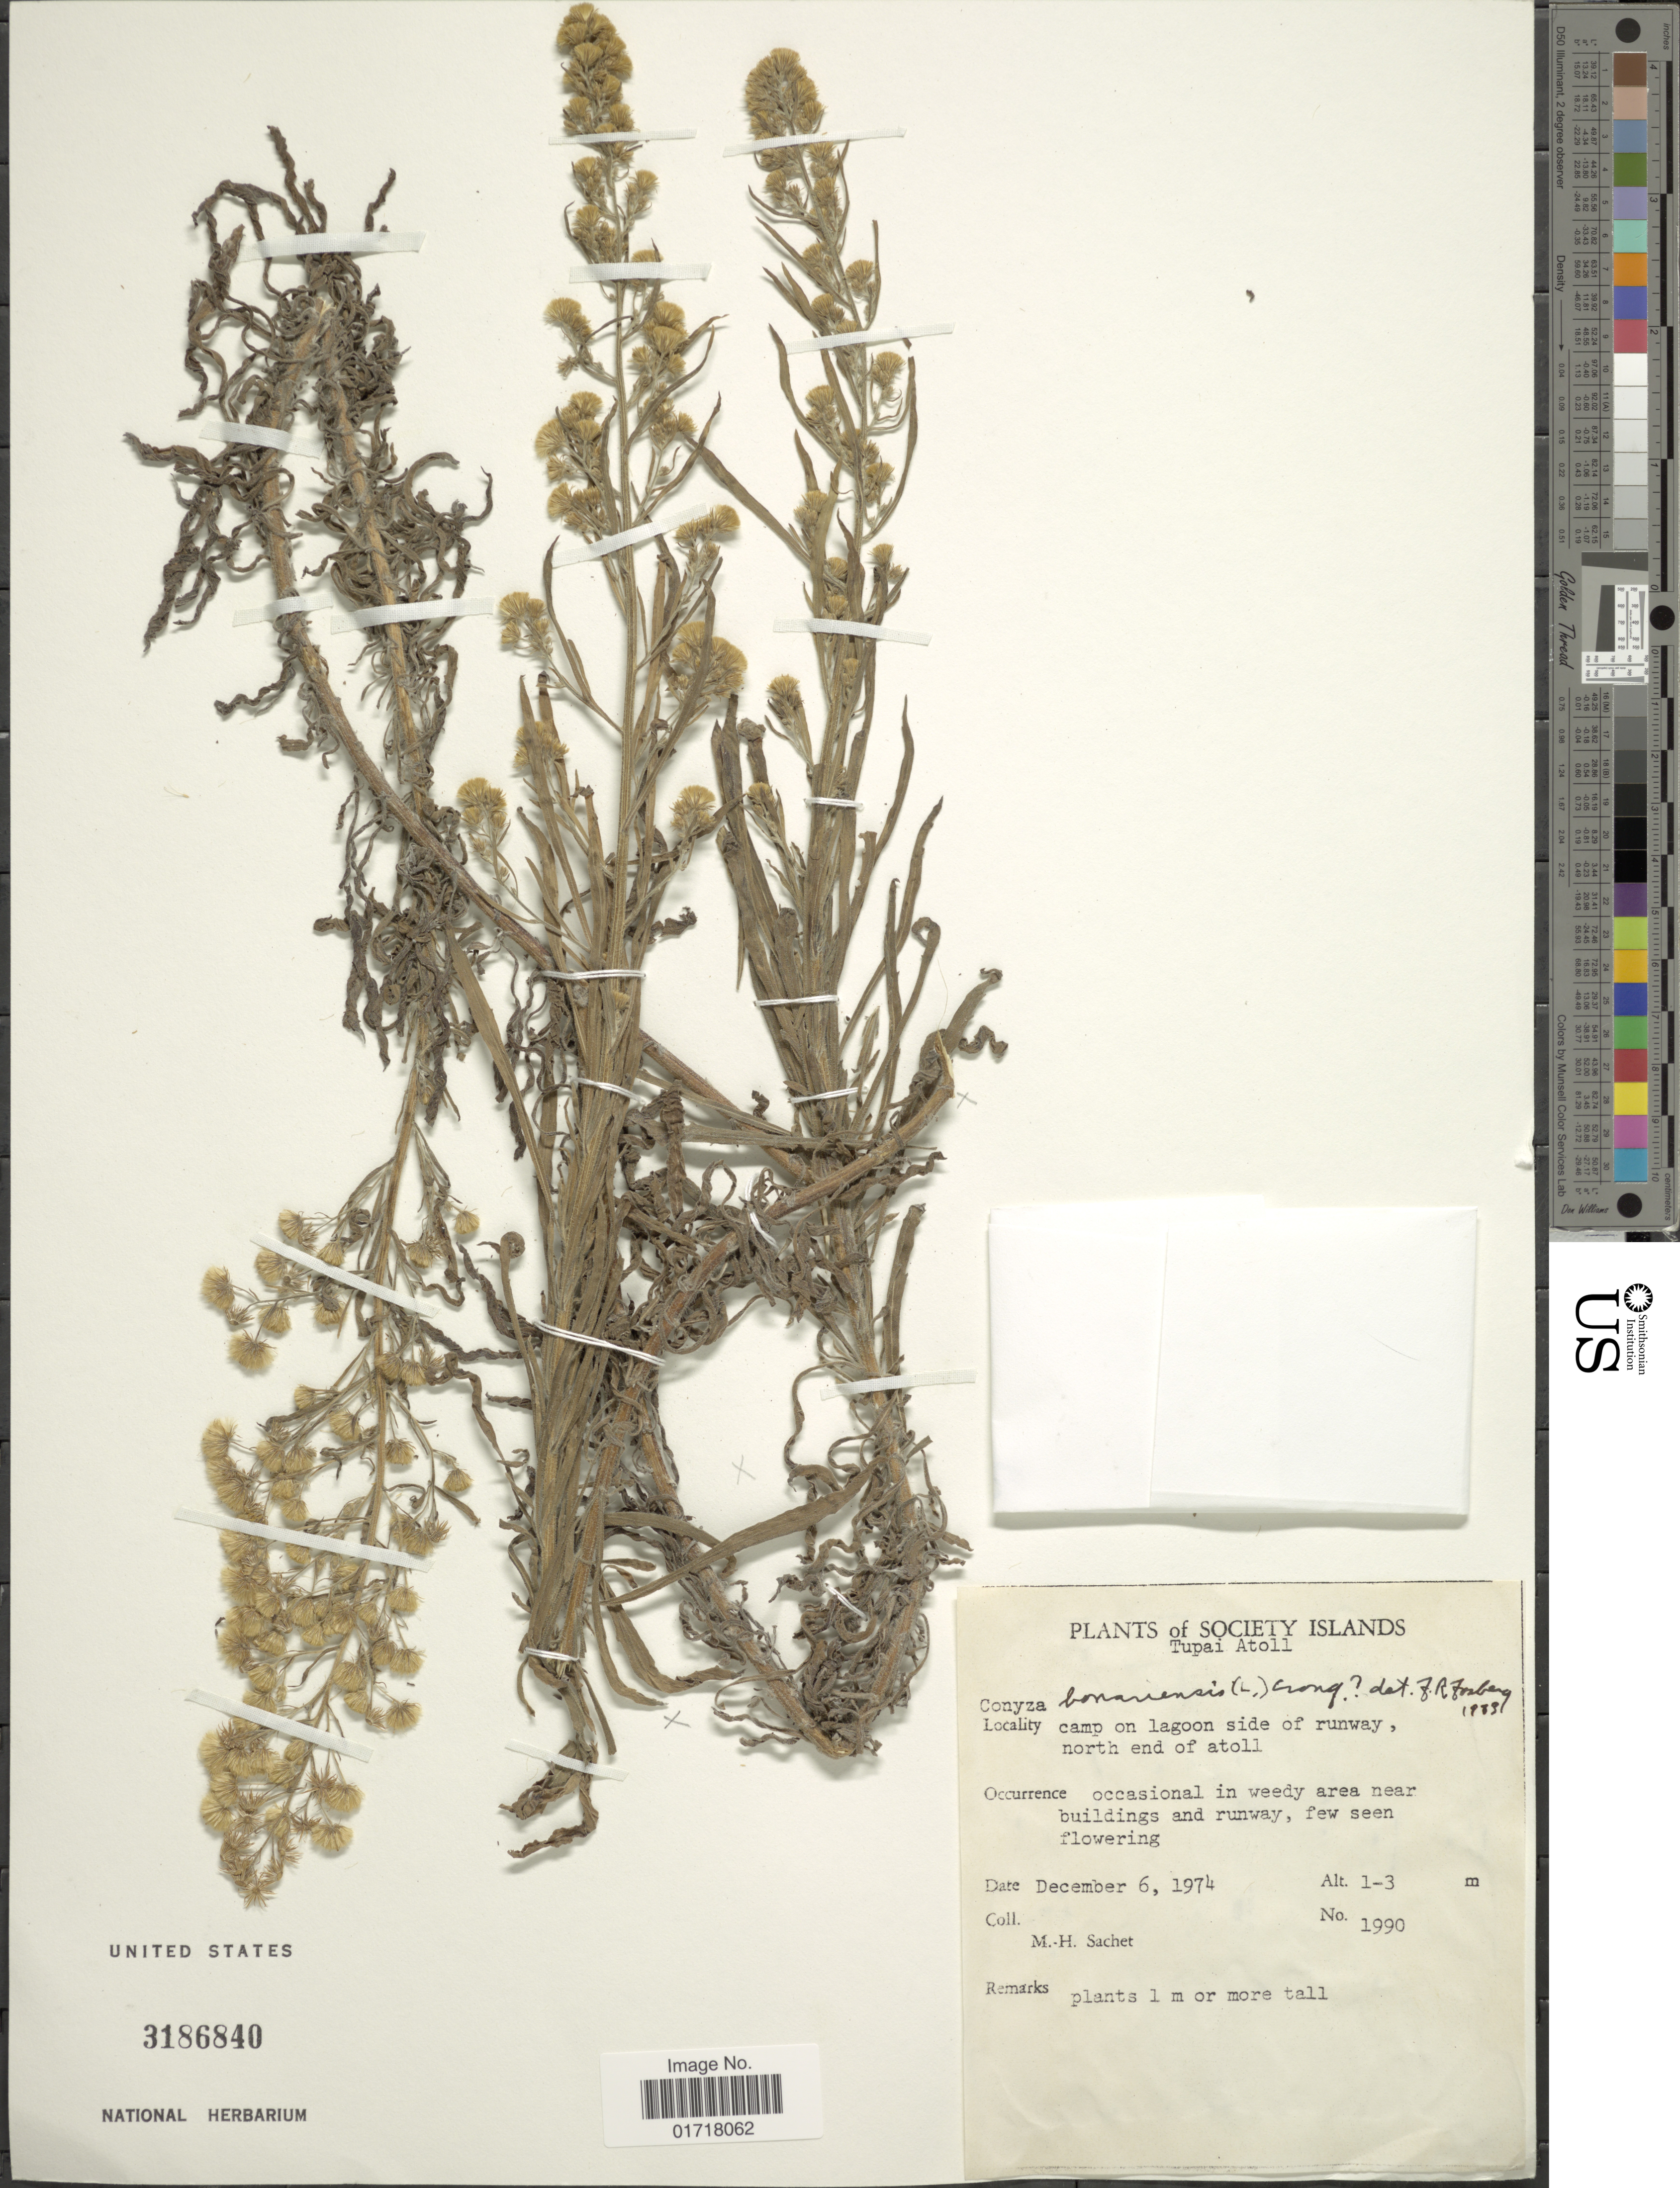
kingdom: Plantae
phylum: Tracheophyta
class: Magnoliopsida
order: Asterales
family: Asteraceae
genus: Erigeron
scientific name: Erigeron bonariensis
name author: L.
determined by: Wagner, W. L., (BOT), Smithsonian Institution - National Museum of Natural History (UNITED STATES)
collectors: M.-H. Sachet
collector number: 1990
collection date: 1974-12-06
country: French Polynesia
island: Tupai Atoll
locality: Society Islands, Tupai Atoll, Camp om lagoon side of runway, north end of atoll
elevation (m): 1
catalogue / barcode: US 3186840